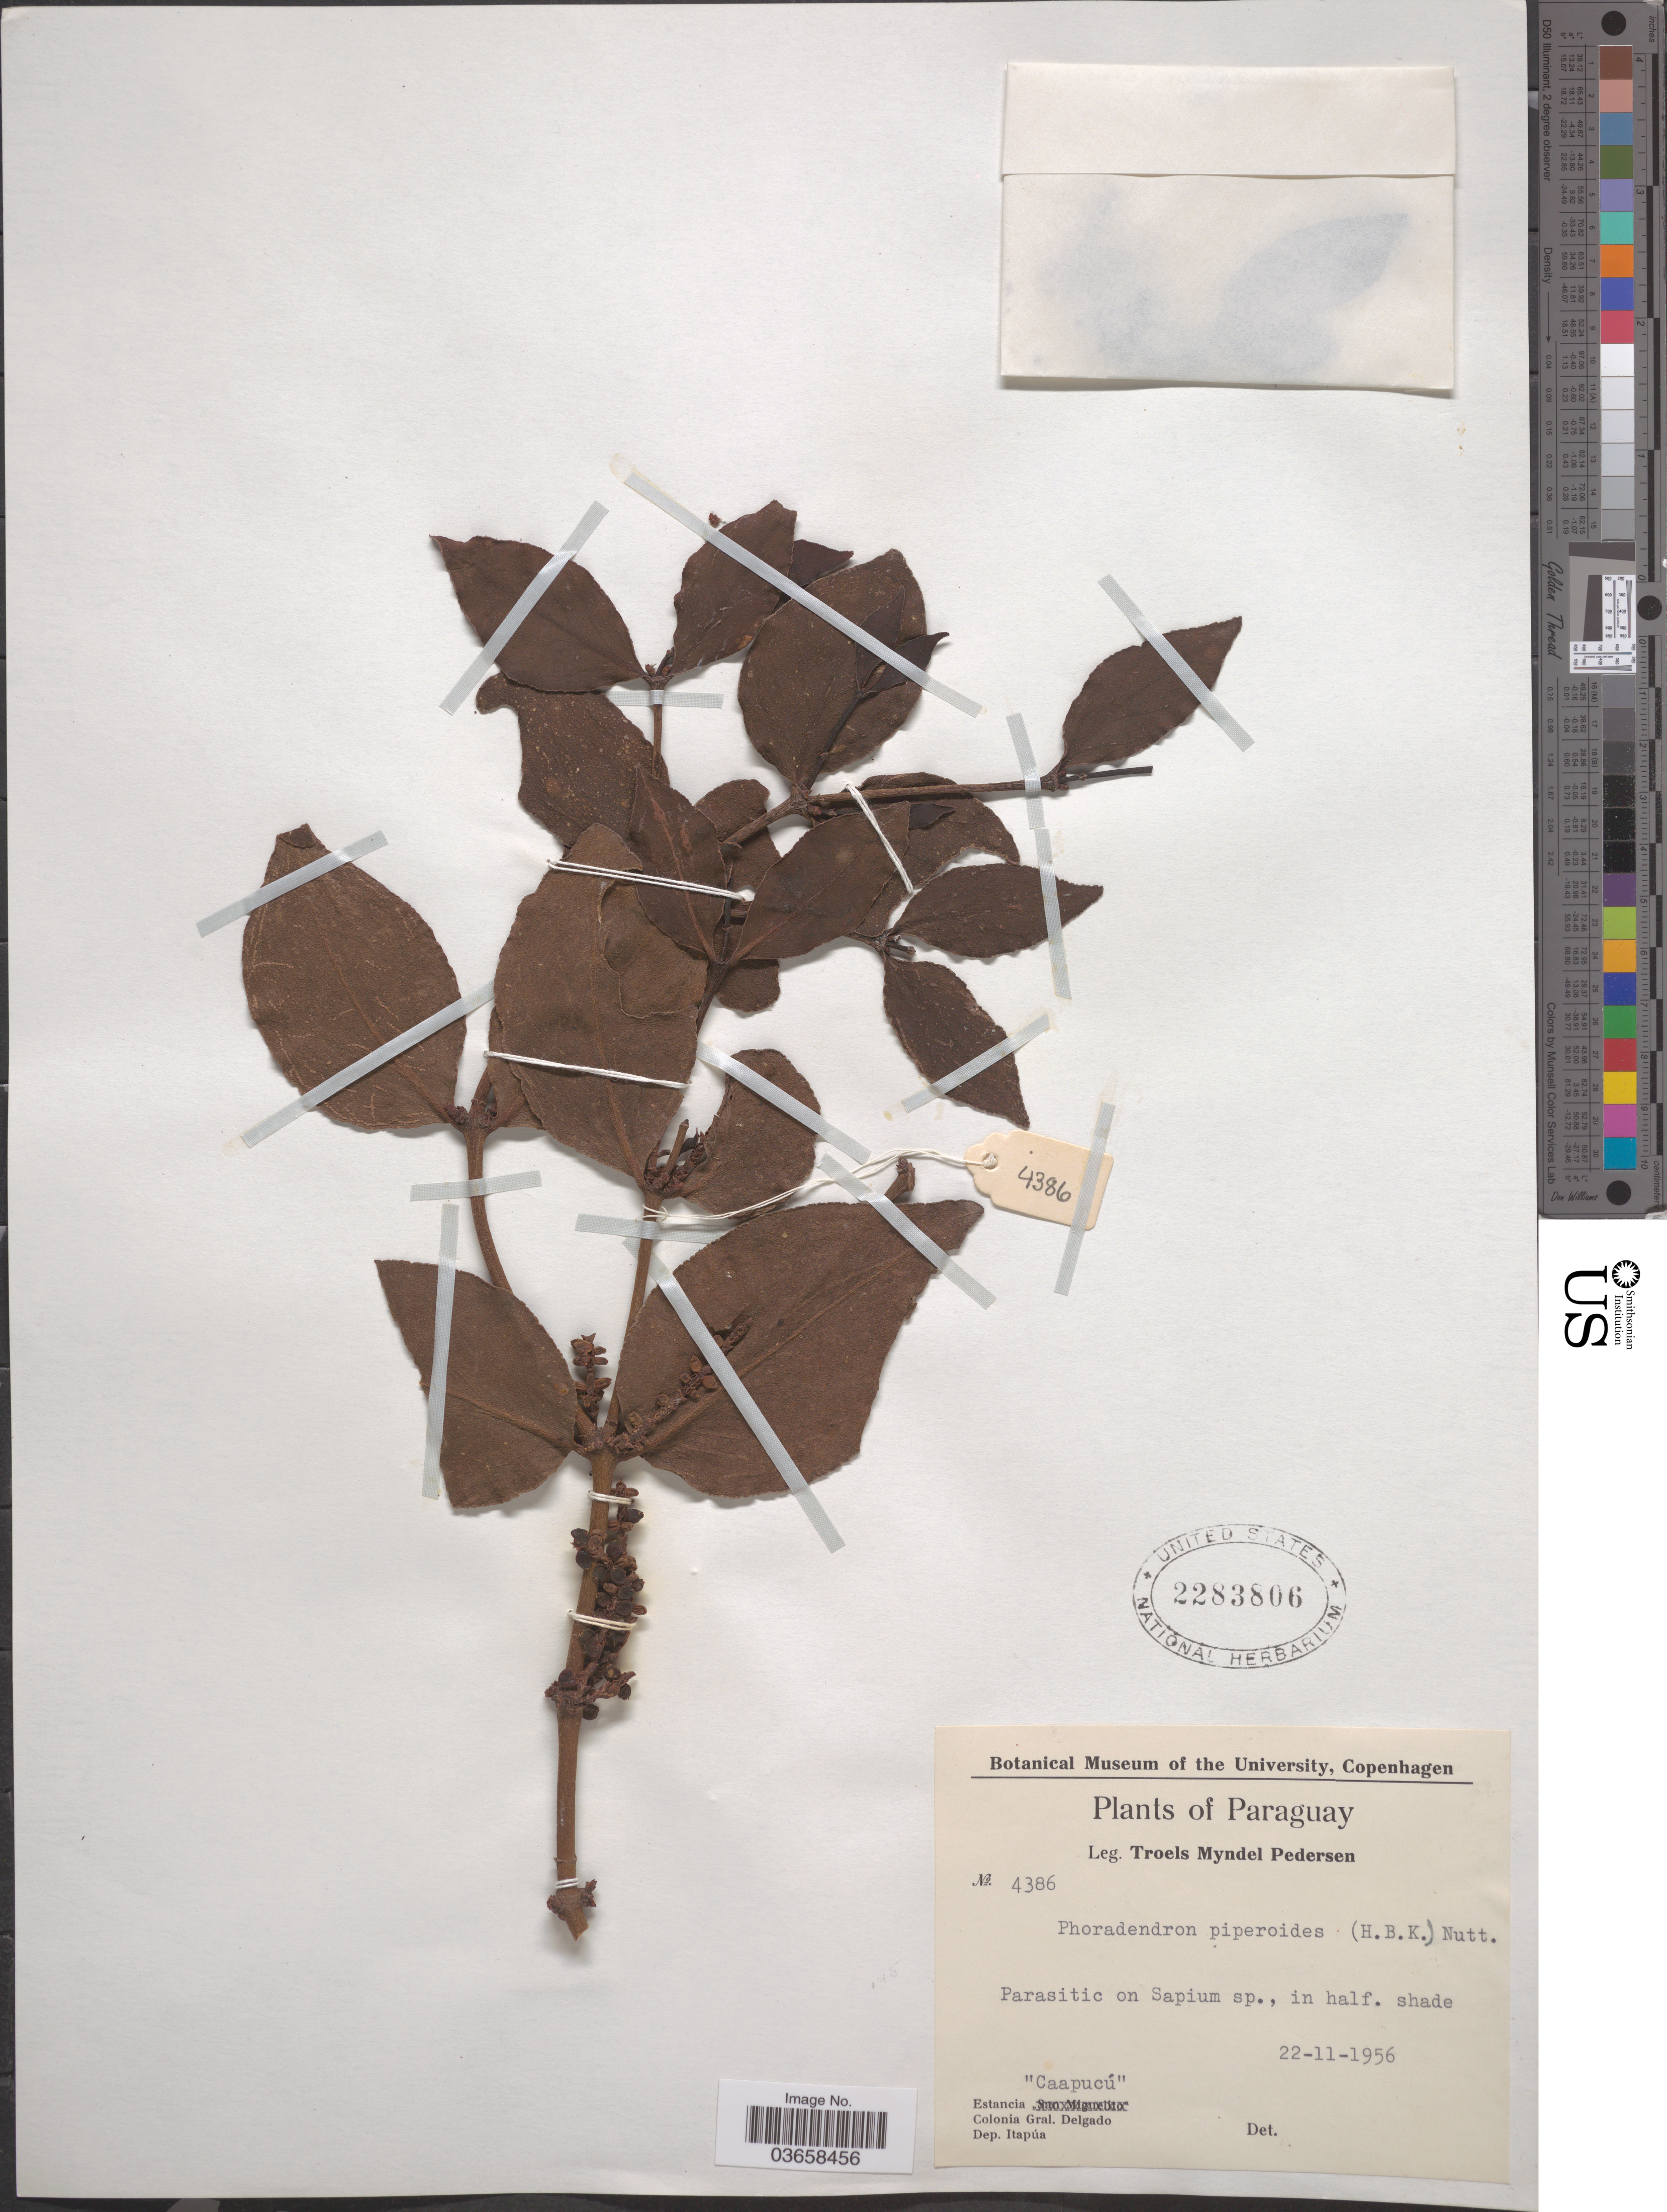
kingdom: Plantae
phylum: Tracheophyta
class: Magnoliopsida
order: Santalales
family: Viscaceae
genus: Phoradendron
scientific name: Phoradendron piperoides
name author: (Kunth) Trel.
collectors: T. Pederson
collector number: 4386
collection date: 1956-11-22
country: Paraguay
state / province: Itapua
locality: Estancia "Caapucú", Colonia Gral. Delgado, Dep. Itapúa.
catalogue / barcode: US 2283806